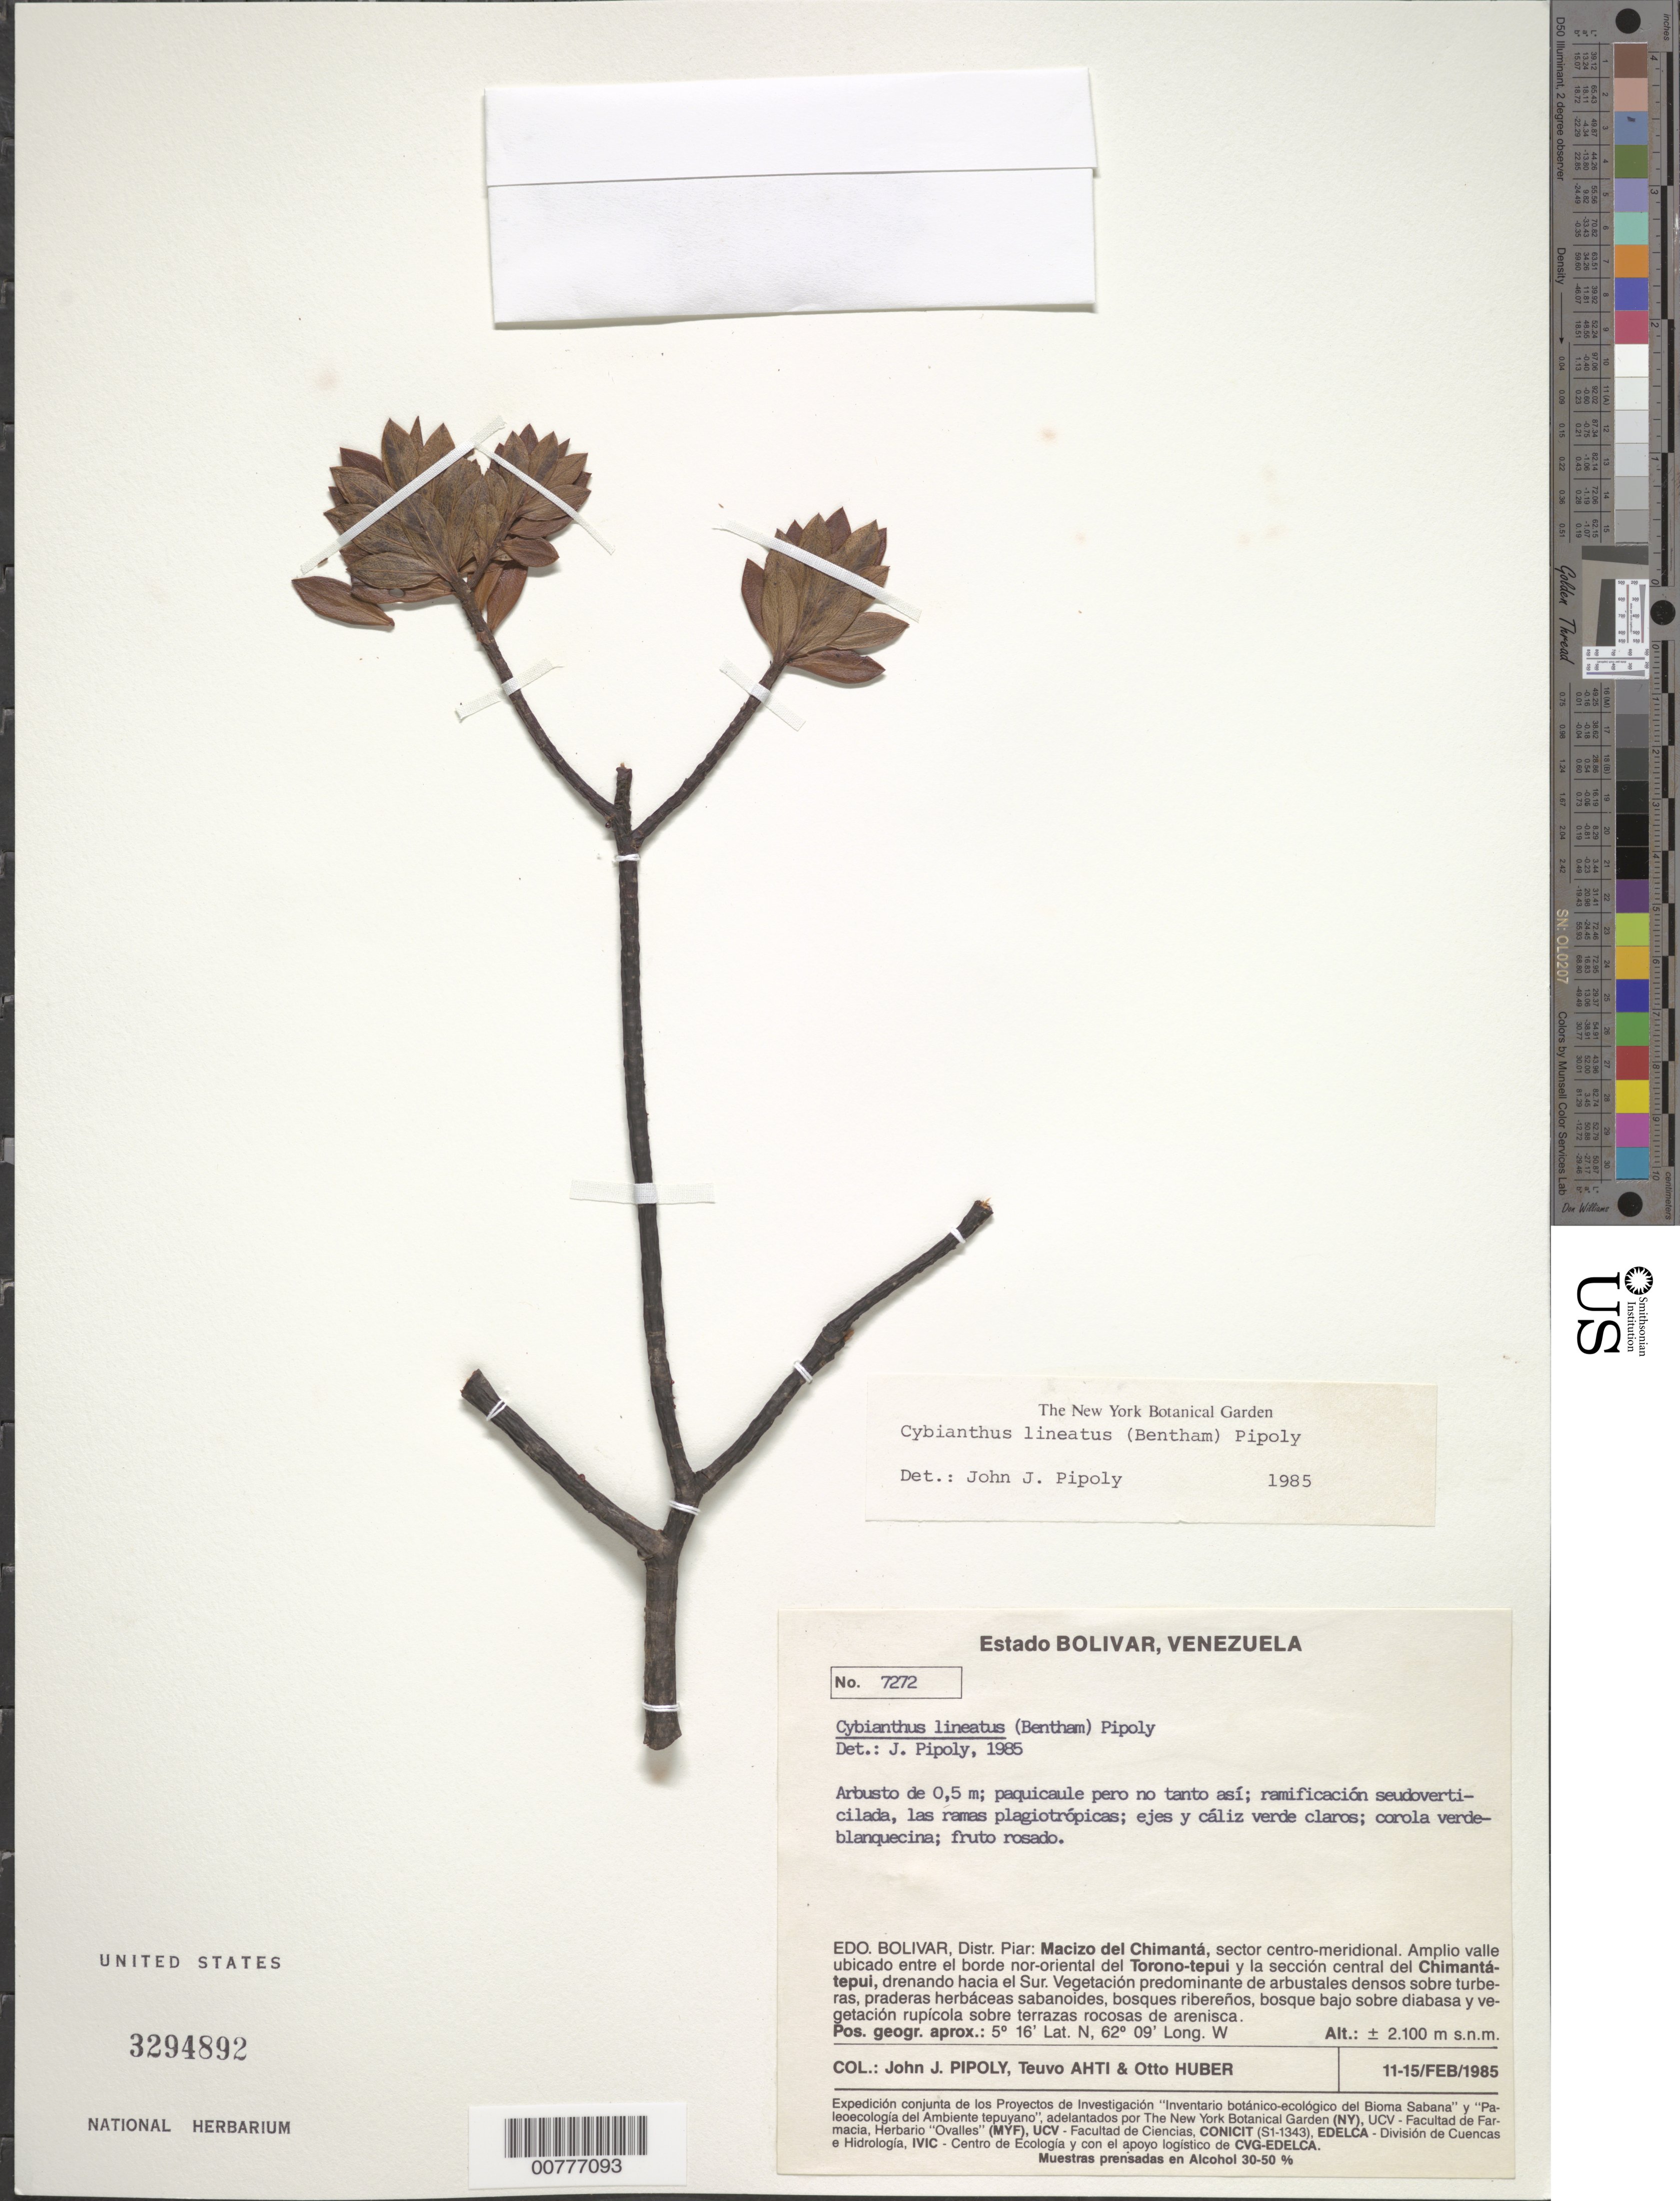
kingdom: Plantae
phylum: Tracheophyta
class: Magnoliopsida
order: Ericales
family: Primulaceae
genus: Cybianthus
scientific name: Cybianthus lineatus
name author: (Benth.) Pipoly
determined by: Pipoly, J. J., III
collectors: J. J. Pipoly, T. T. Ahti & O. Huber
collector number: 7272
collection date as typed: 11-Feb-85 to 15-Feb-85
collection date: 1985-02-11/1985-02-15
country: Venezuela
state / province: Bolívar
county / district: Piar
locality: Macizo del Chimantá, sector centro-meridional; wide valley between the northwest side of the Torono-tepuí and the middle section of the Chimantá-tepuí, draining from the south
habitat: Vegetación predominante de arbustales denso sobre turberas, praderas herbáceas sabanoides, bosques ribereños, bosque bajo sobre diabasa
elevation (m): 2100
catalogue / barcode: US 3294892